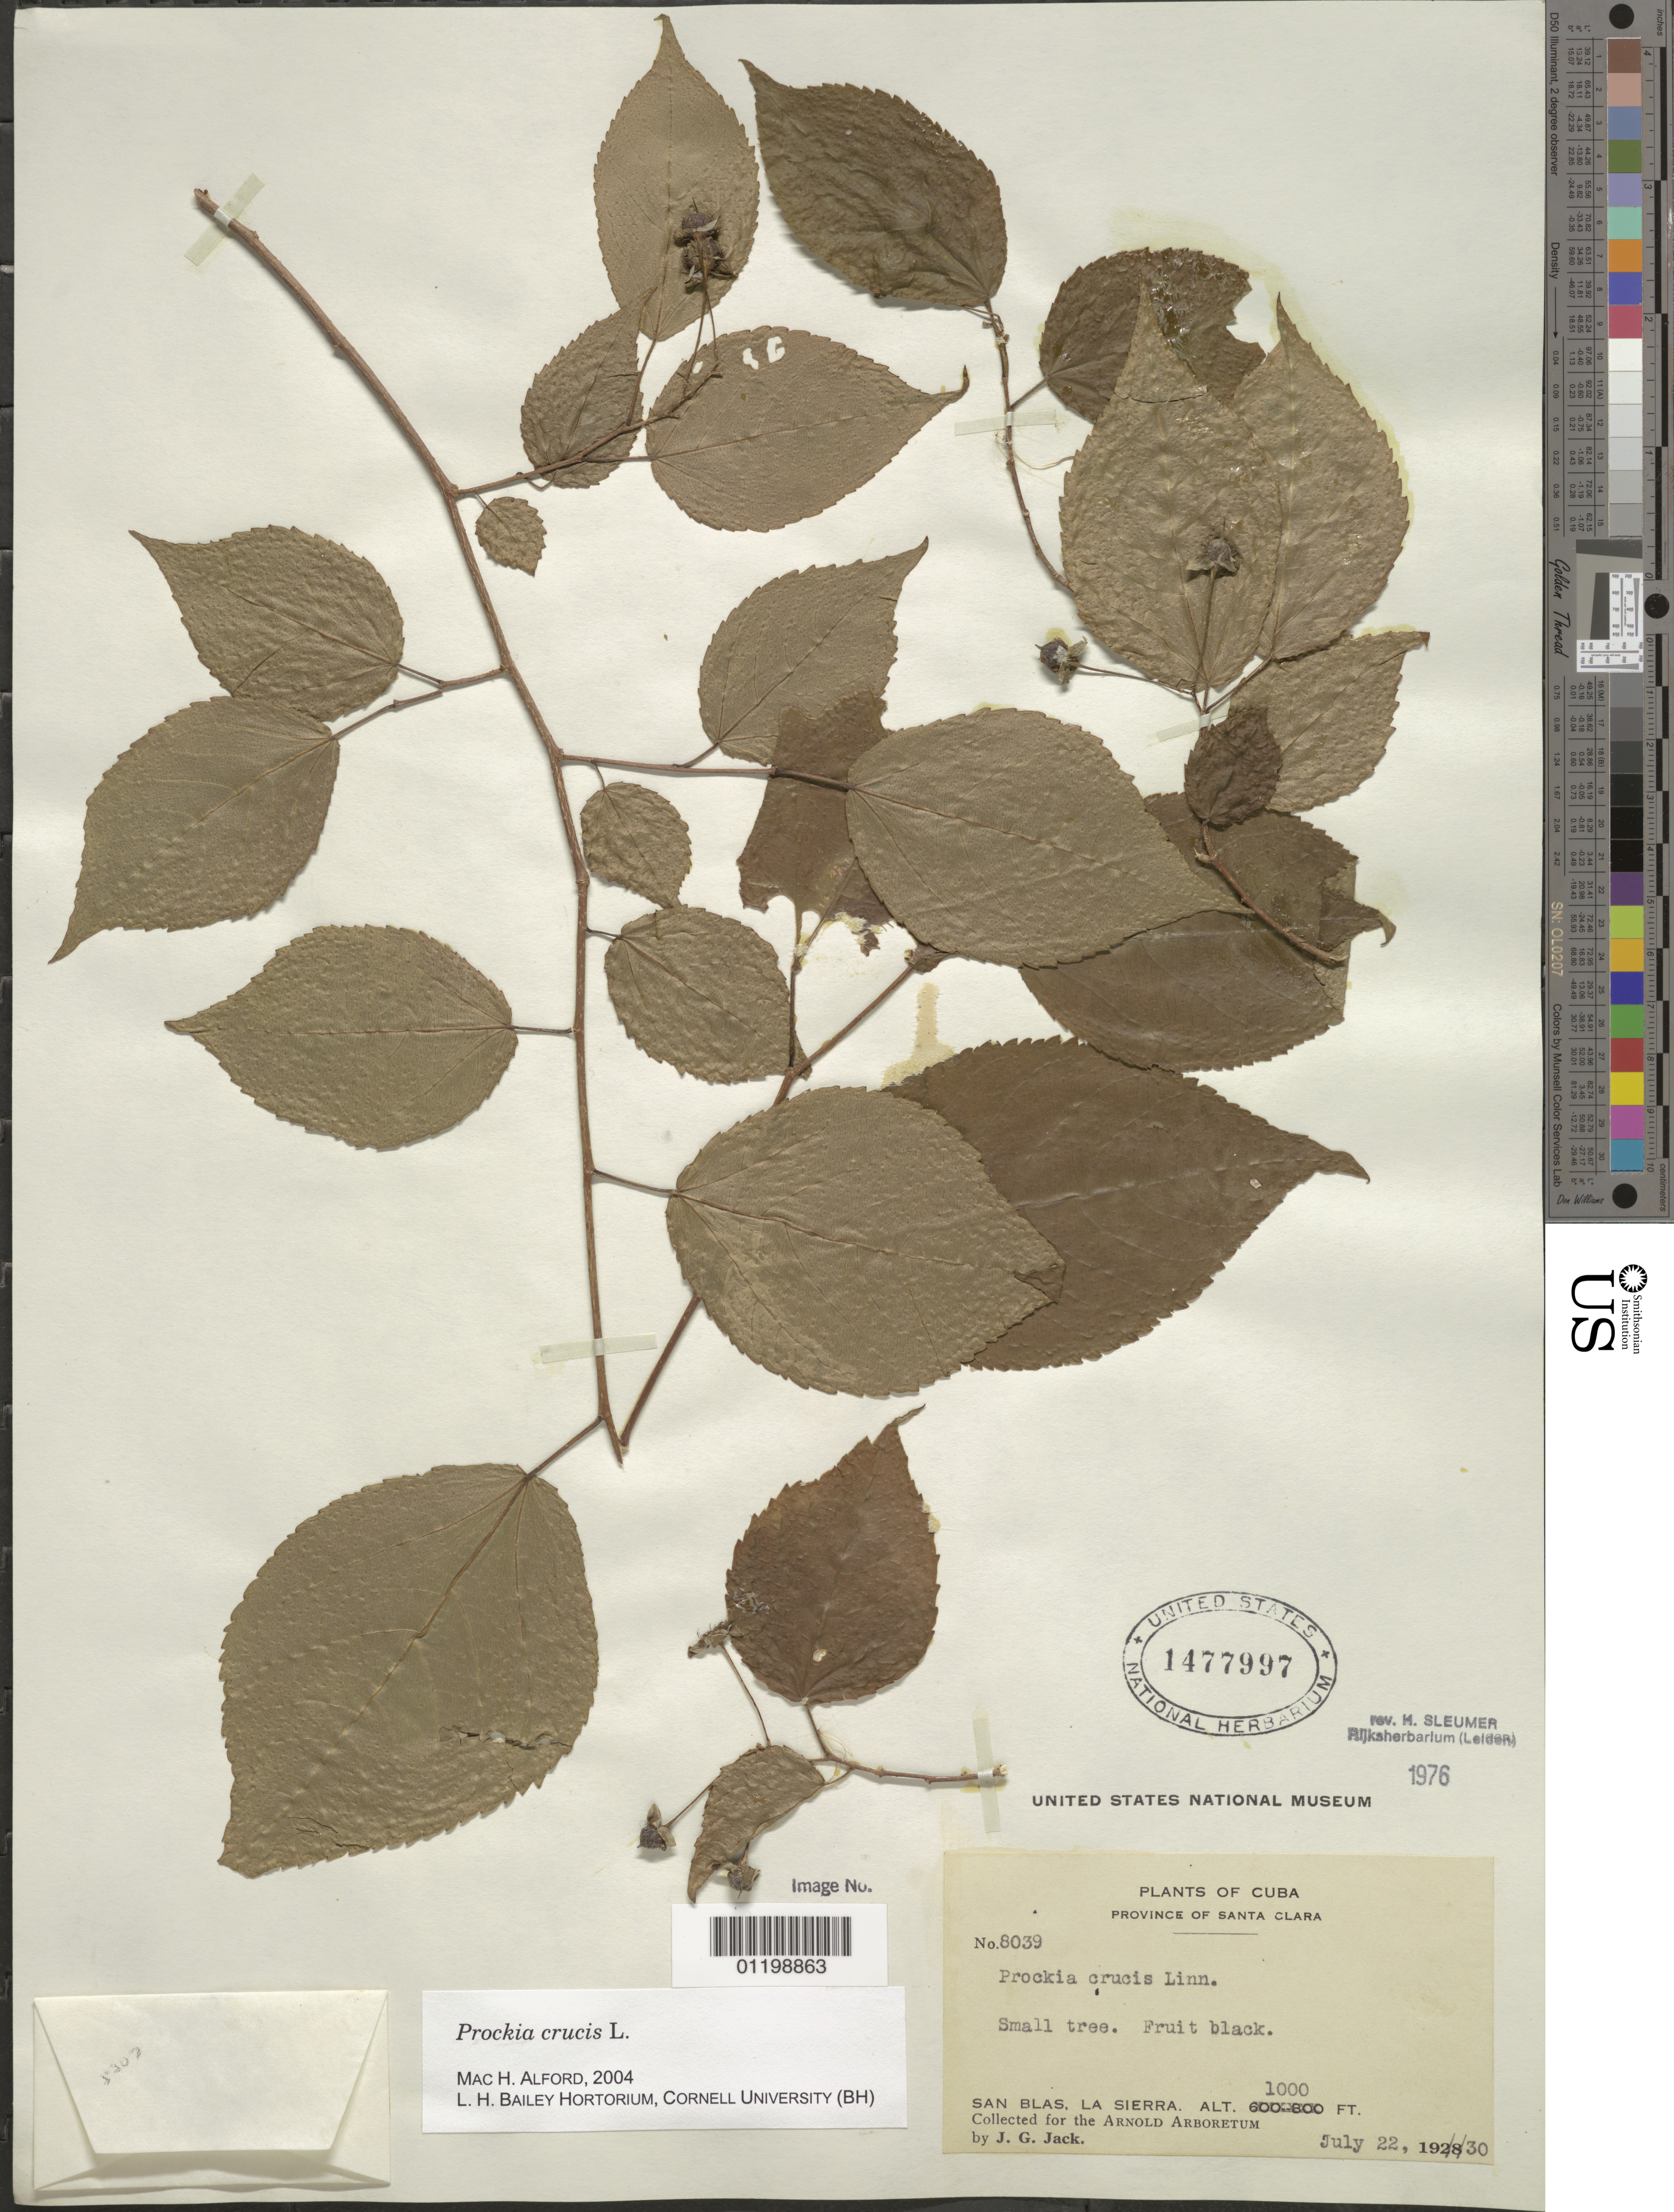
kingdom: Plantae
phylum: Tracheophyta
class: Magnoliopsida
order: Malpighiales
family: Salicaceae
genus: Prockia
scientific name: Prockia crucis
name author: P. Browne ex L.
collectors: J. G. Jack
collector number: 8039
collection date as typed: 22 Jul 1930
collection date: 1930-07-22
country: Cuba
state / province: Las Villas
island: Cuba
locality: San Blas, La Sierra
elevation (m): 305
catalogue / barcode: US 1477997